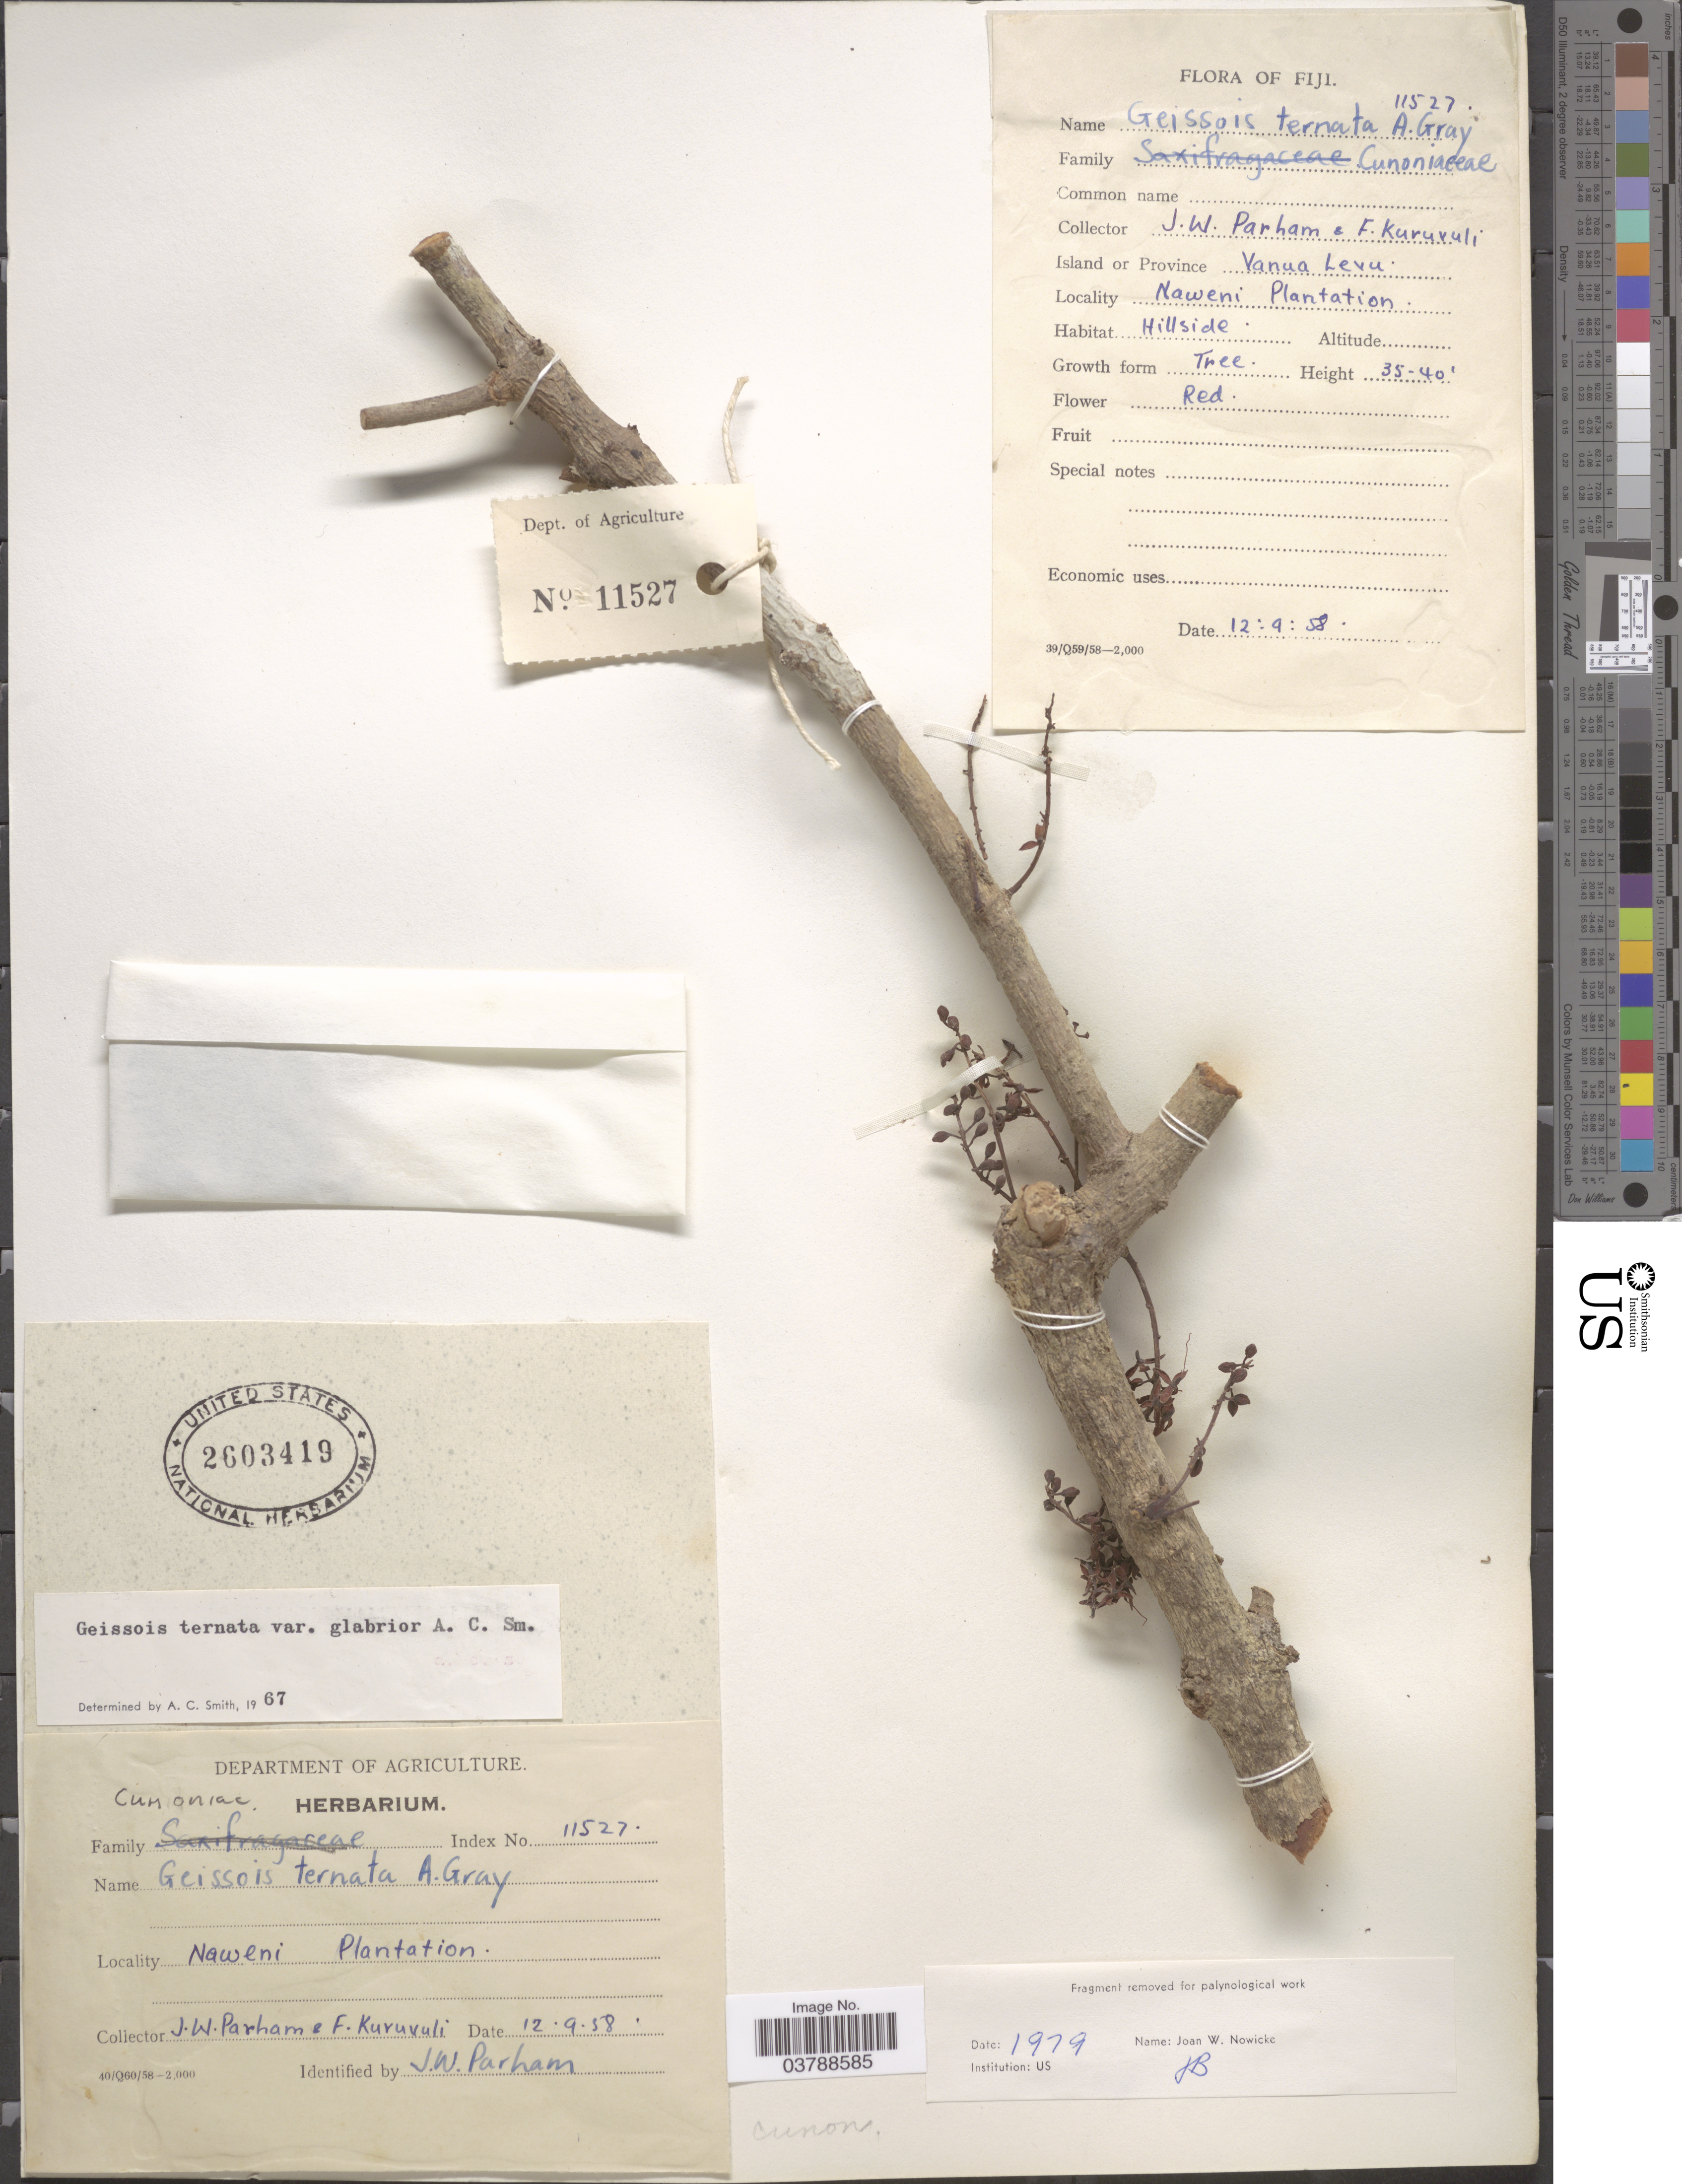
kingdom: Plantae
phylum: Tracheophyta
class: Magnoliopsida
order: Oxalidales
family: Cunoniaceae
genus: Geissois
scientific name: Geissois ternata var. glabrior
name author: A.C. Sm.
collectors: J. Parham & F. Kuruvuli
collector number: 11527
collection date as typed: Transcribed d/m/y: 12/9/58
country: Fiji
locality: Naweni Plantation. Island or Province: Vanua Levu.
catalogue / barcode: US 2603419